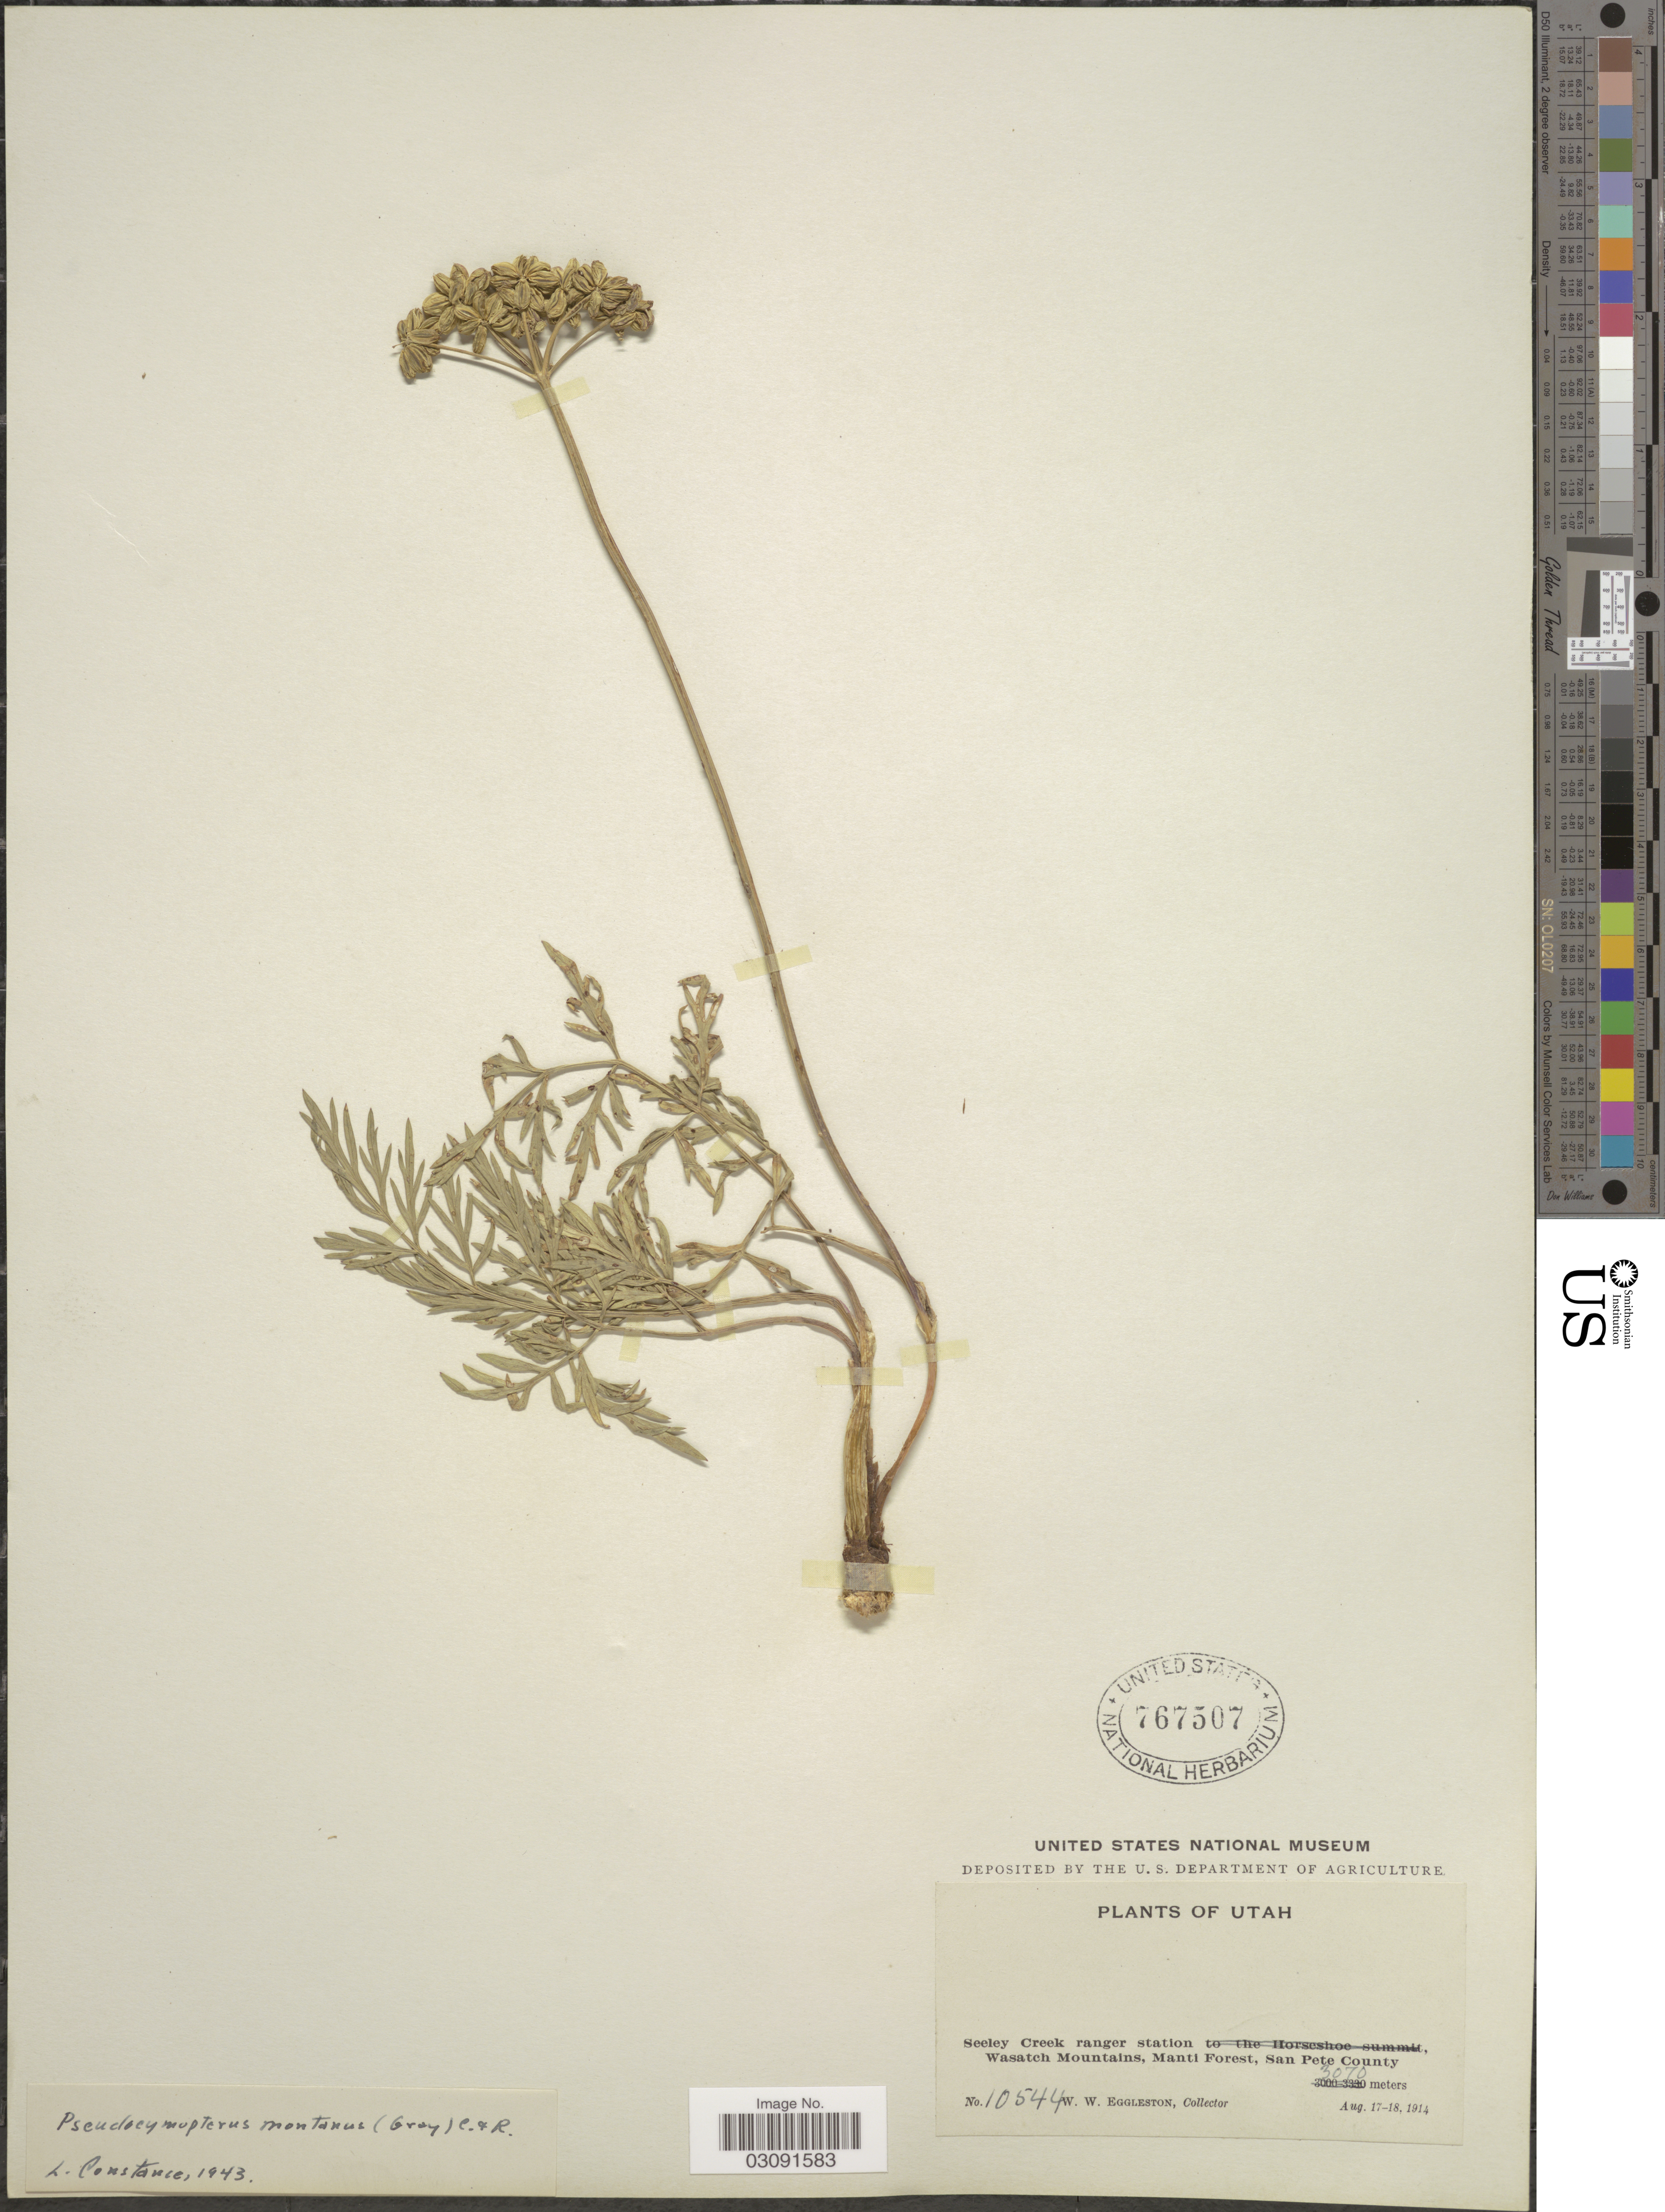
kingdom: Plantae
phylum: Tracheophyta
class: Magnoliopsida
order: Apiales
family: Apiaceae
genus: Pseudocymopterus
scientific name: Pseudocymopterus montanus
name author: (A. Gray) J.M. Coult. & Rose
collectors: W. W. Eggleston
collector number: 10544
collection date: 1914-08-17/1914-08-18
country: United States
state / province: Utah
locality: Seeley Creek ranger station, Wasatch Mountains, Manti Forest, San Pete County.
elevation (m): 3070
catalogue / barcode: US 767507